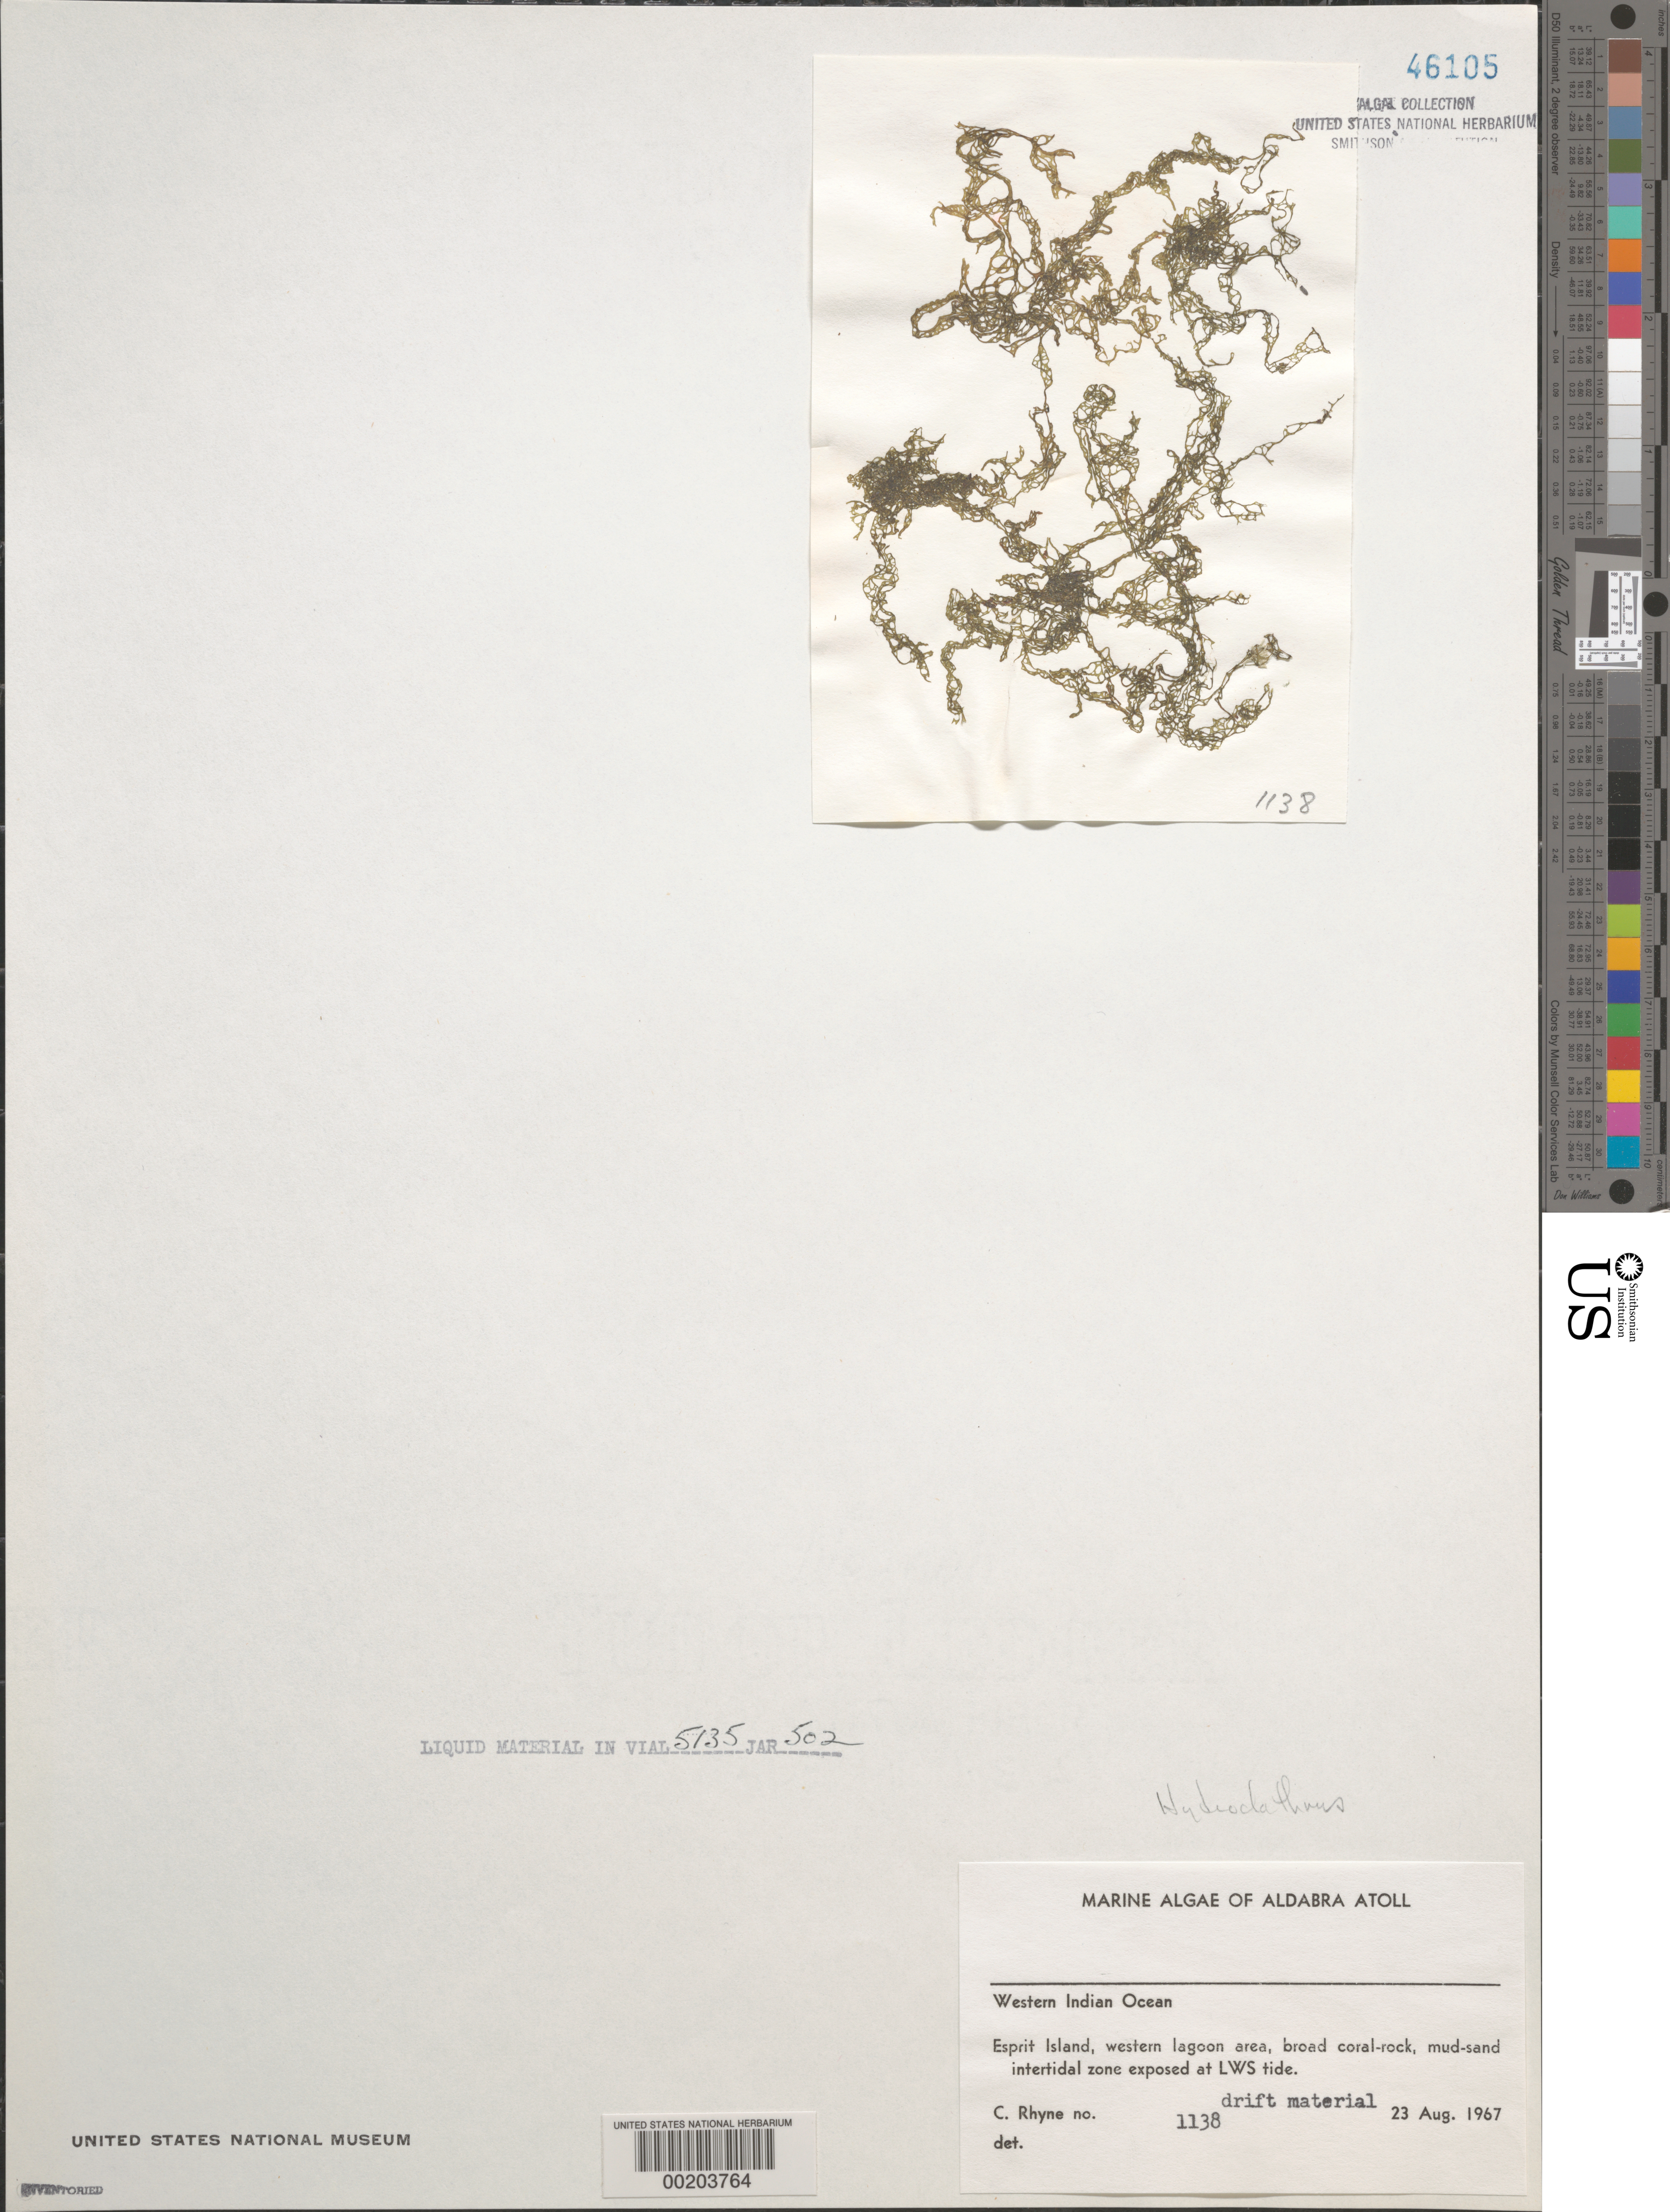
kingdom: Chromista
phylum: Ochrophyta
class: Phaeophyceae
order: Scytosiphonales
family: Scytosiphonaceae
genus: Hydroclathrus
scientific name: Hydroclathrus sp.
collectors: C. Rhyne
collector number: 1138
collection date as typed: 23 Aug 1967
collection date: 1967-08-23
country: Seychelles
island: Aldabra Atoll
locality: Ile Esprit, Western lagoon area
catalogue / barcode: US 46105